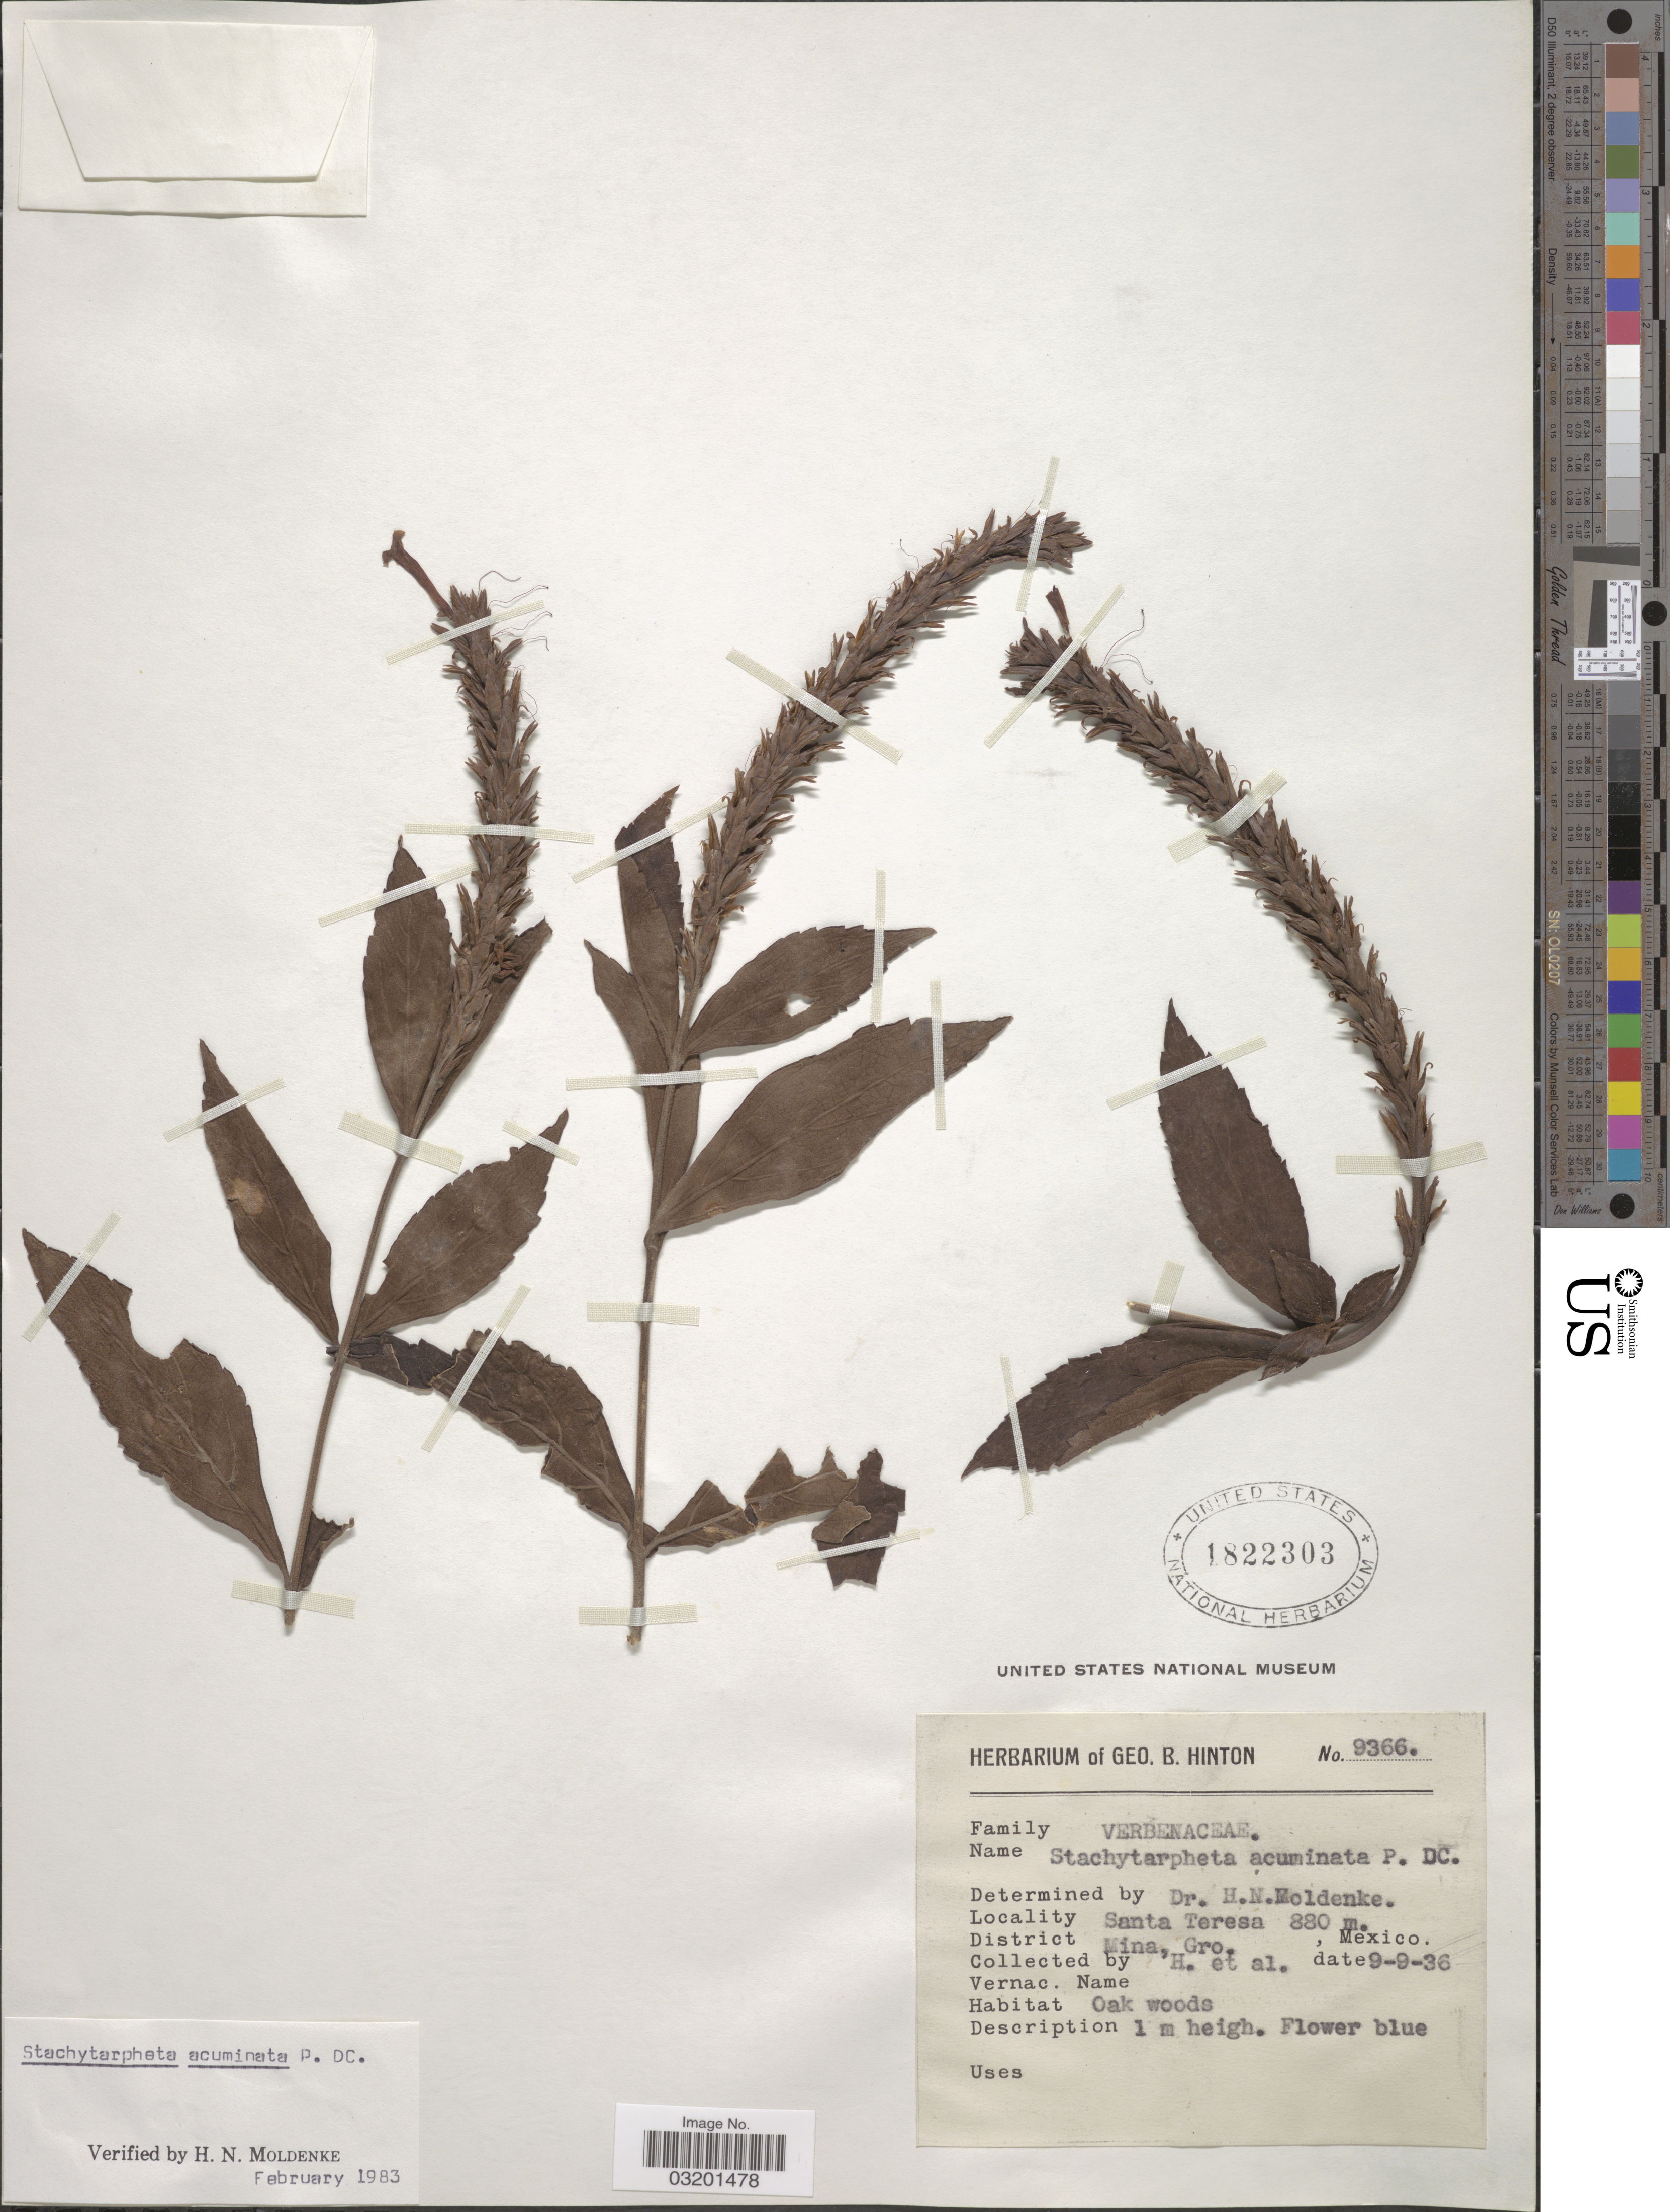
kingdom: Plantae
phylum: Tracheophyta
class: Magnoliopsida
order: Lamiales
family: Verbenaceae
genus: Stachytarpheta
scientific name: Stachytarpheta acuminata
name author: DC. ex Schauer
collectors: G. B. Hinton & et al.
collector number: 9366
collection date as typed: Transcribed d/m/y: 9/9/36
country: Mexico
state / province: Guerrero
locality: Santa Teresa. District Mina, Gro.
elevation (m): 880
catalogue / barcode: US 1822303